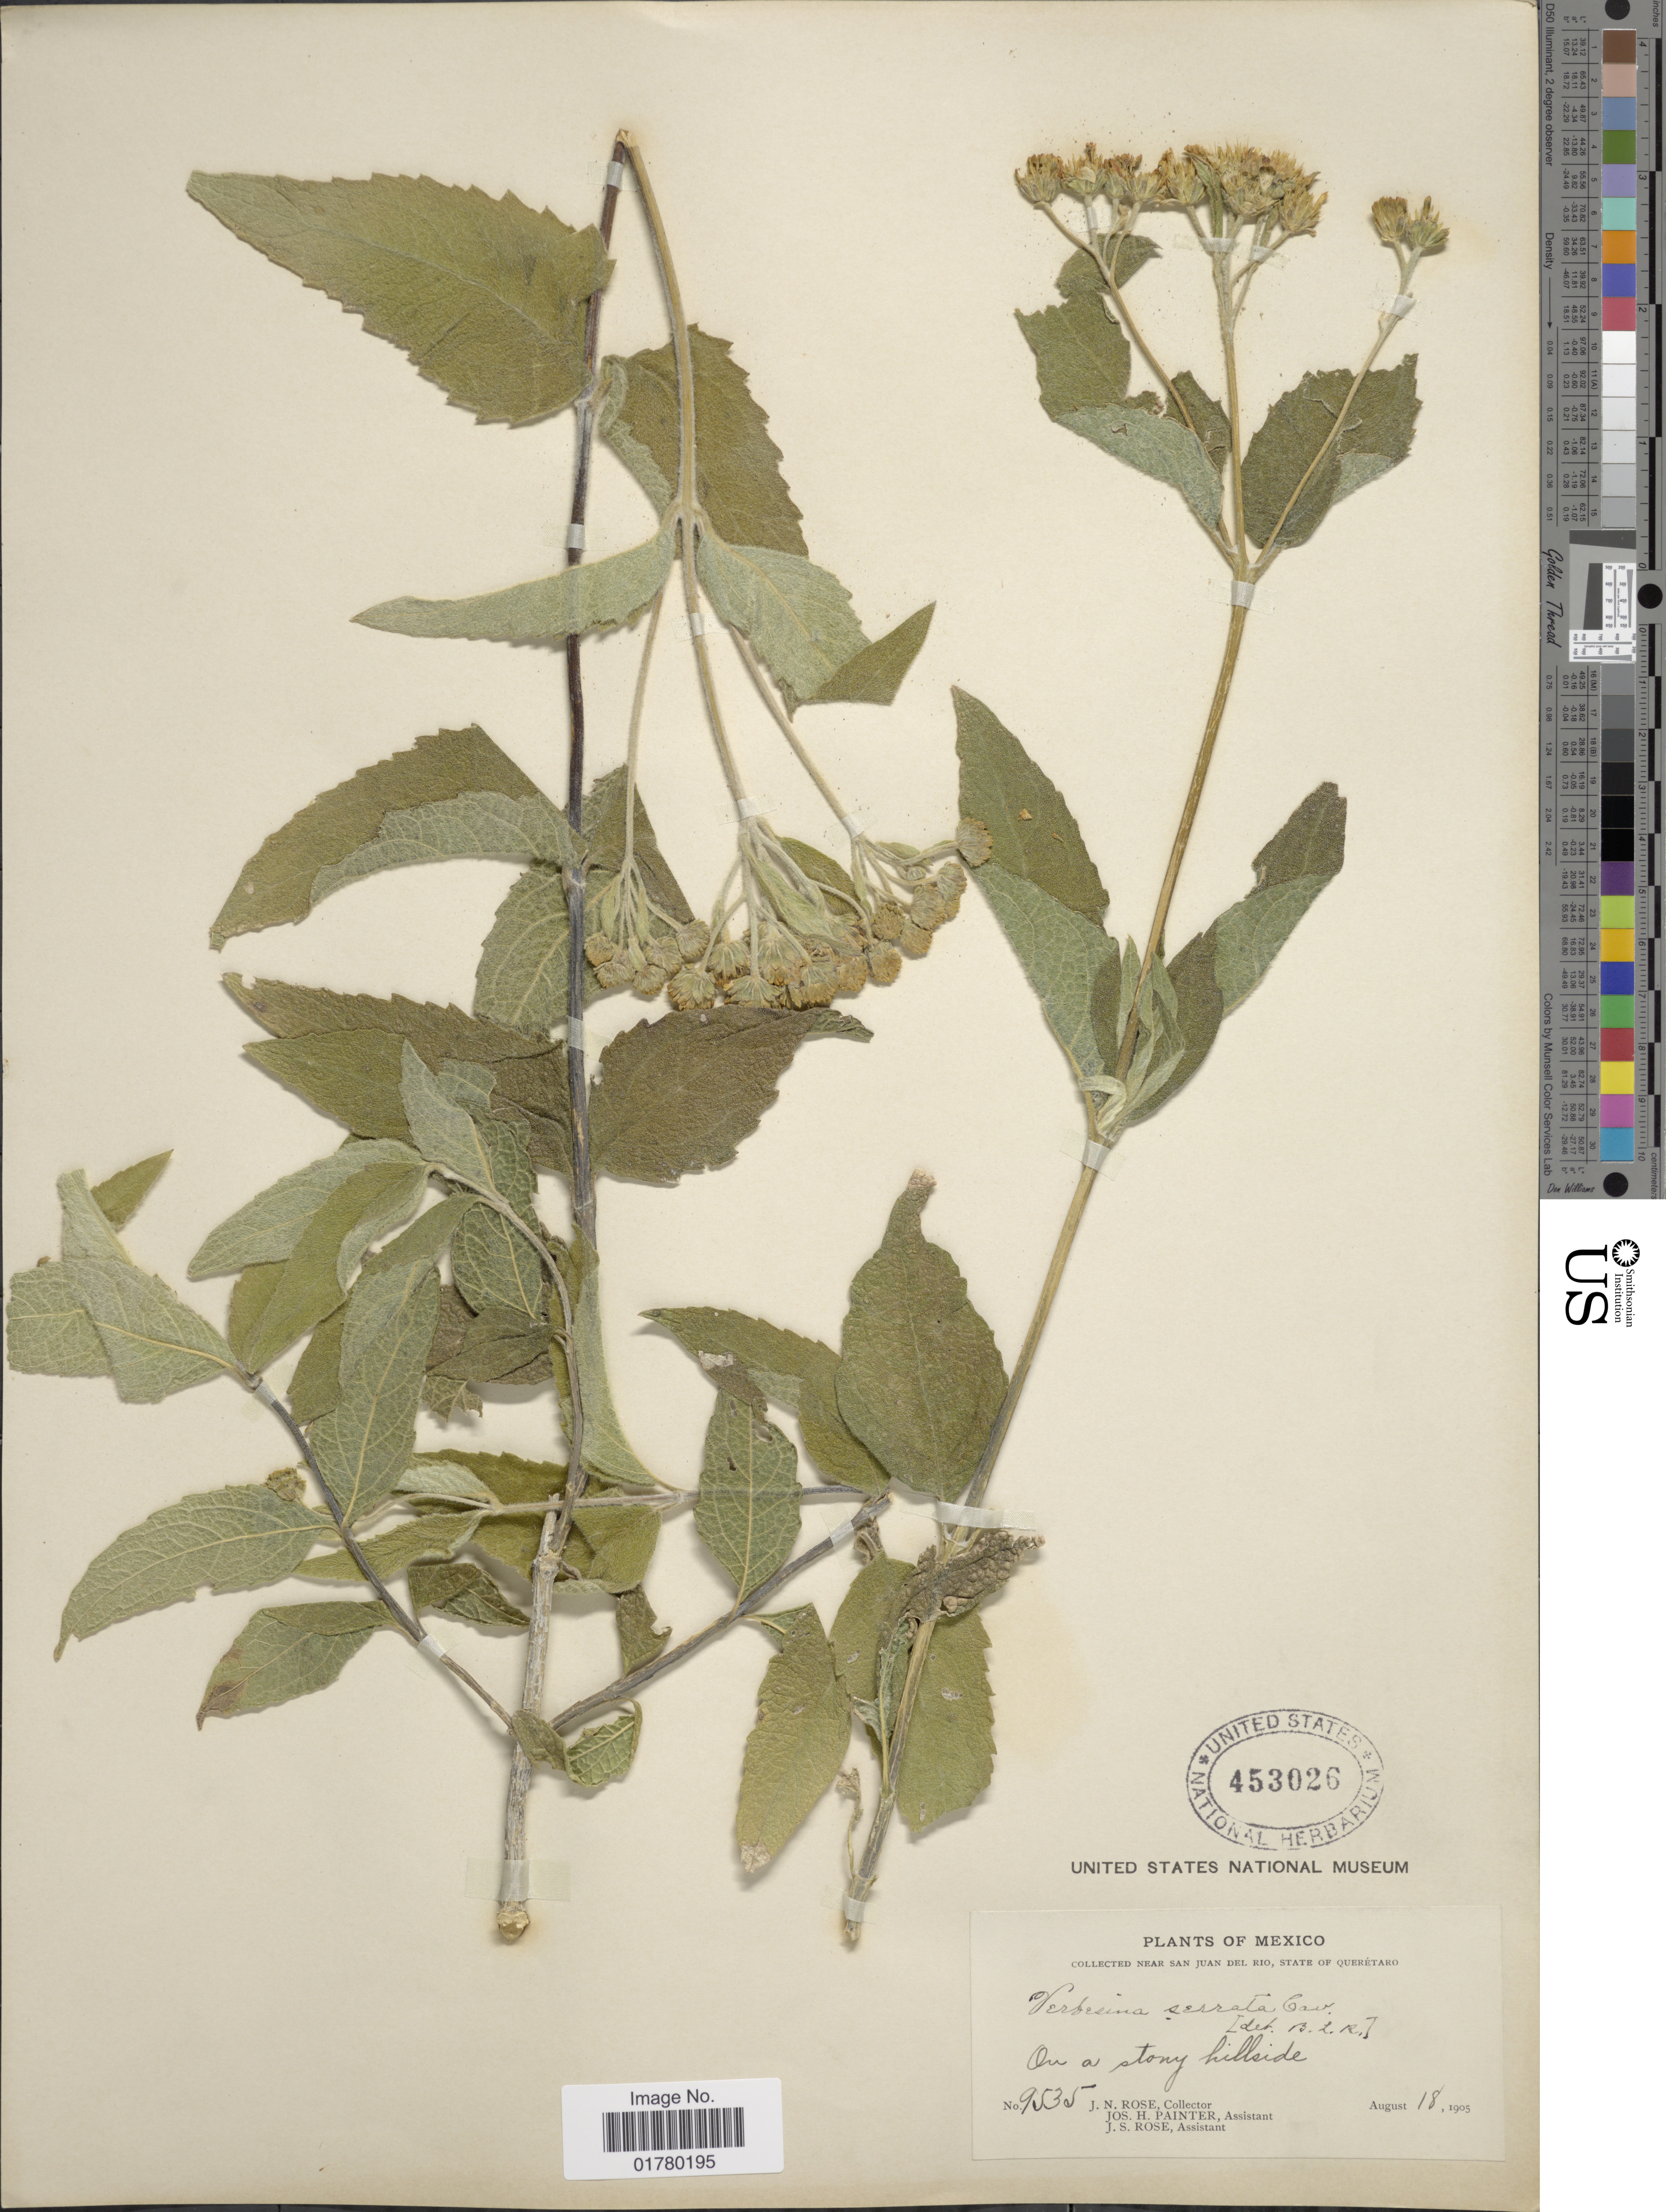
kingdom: Plantae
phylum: Tracheophyta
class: Magnoliopsida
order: Asterales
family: Asteraceae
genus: Verbesina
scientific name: Verbesina serrata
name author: Cav.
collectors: J. N. Rose, J. H. Painter & J. S. Rose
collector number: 9535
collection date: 1905-08-18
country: Mexico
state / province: Querétaro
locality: Near San Juan Del Rio, on a stony hillside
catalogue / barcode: US 453026